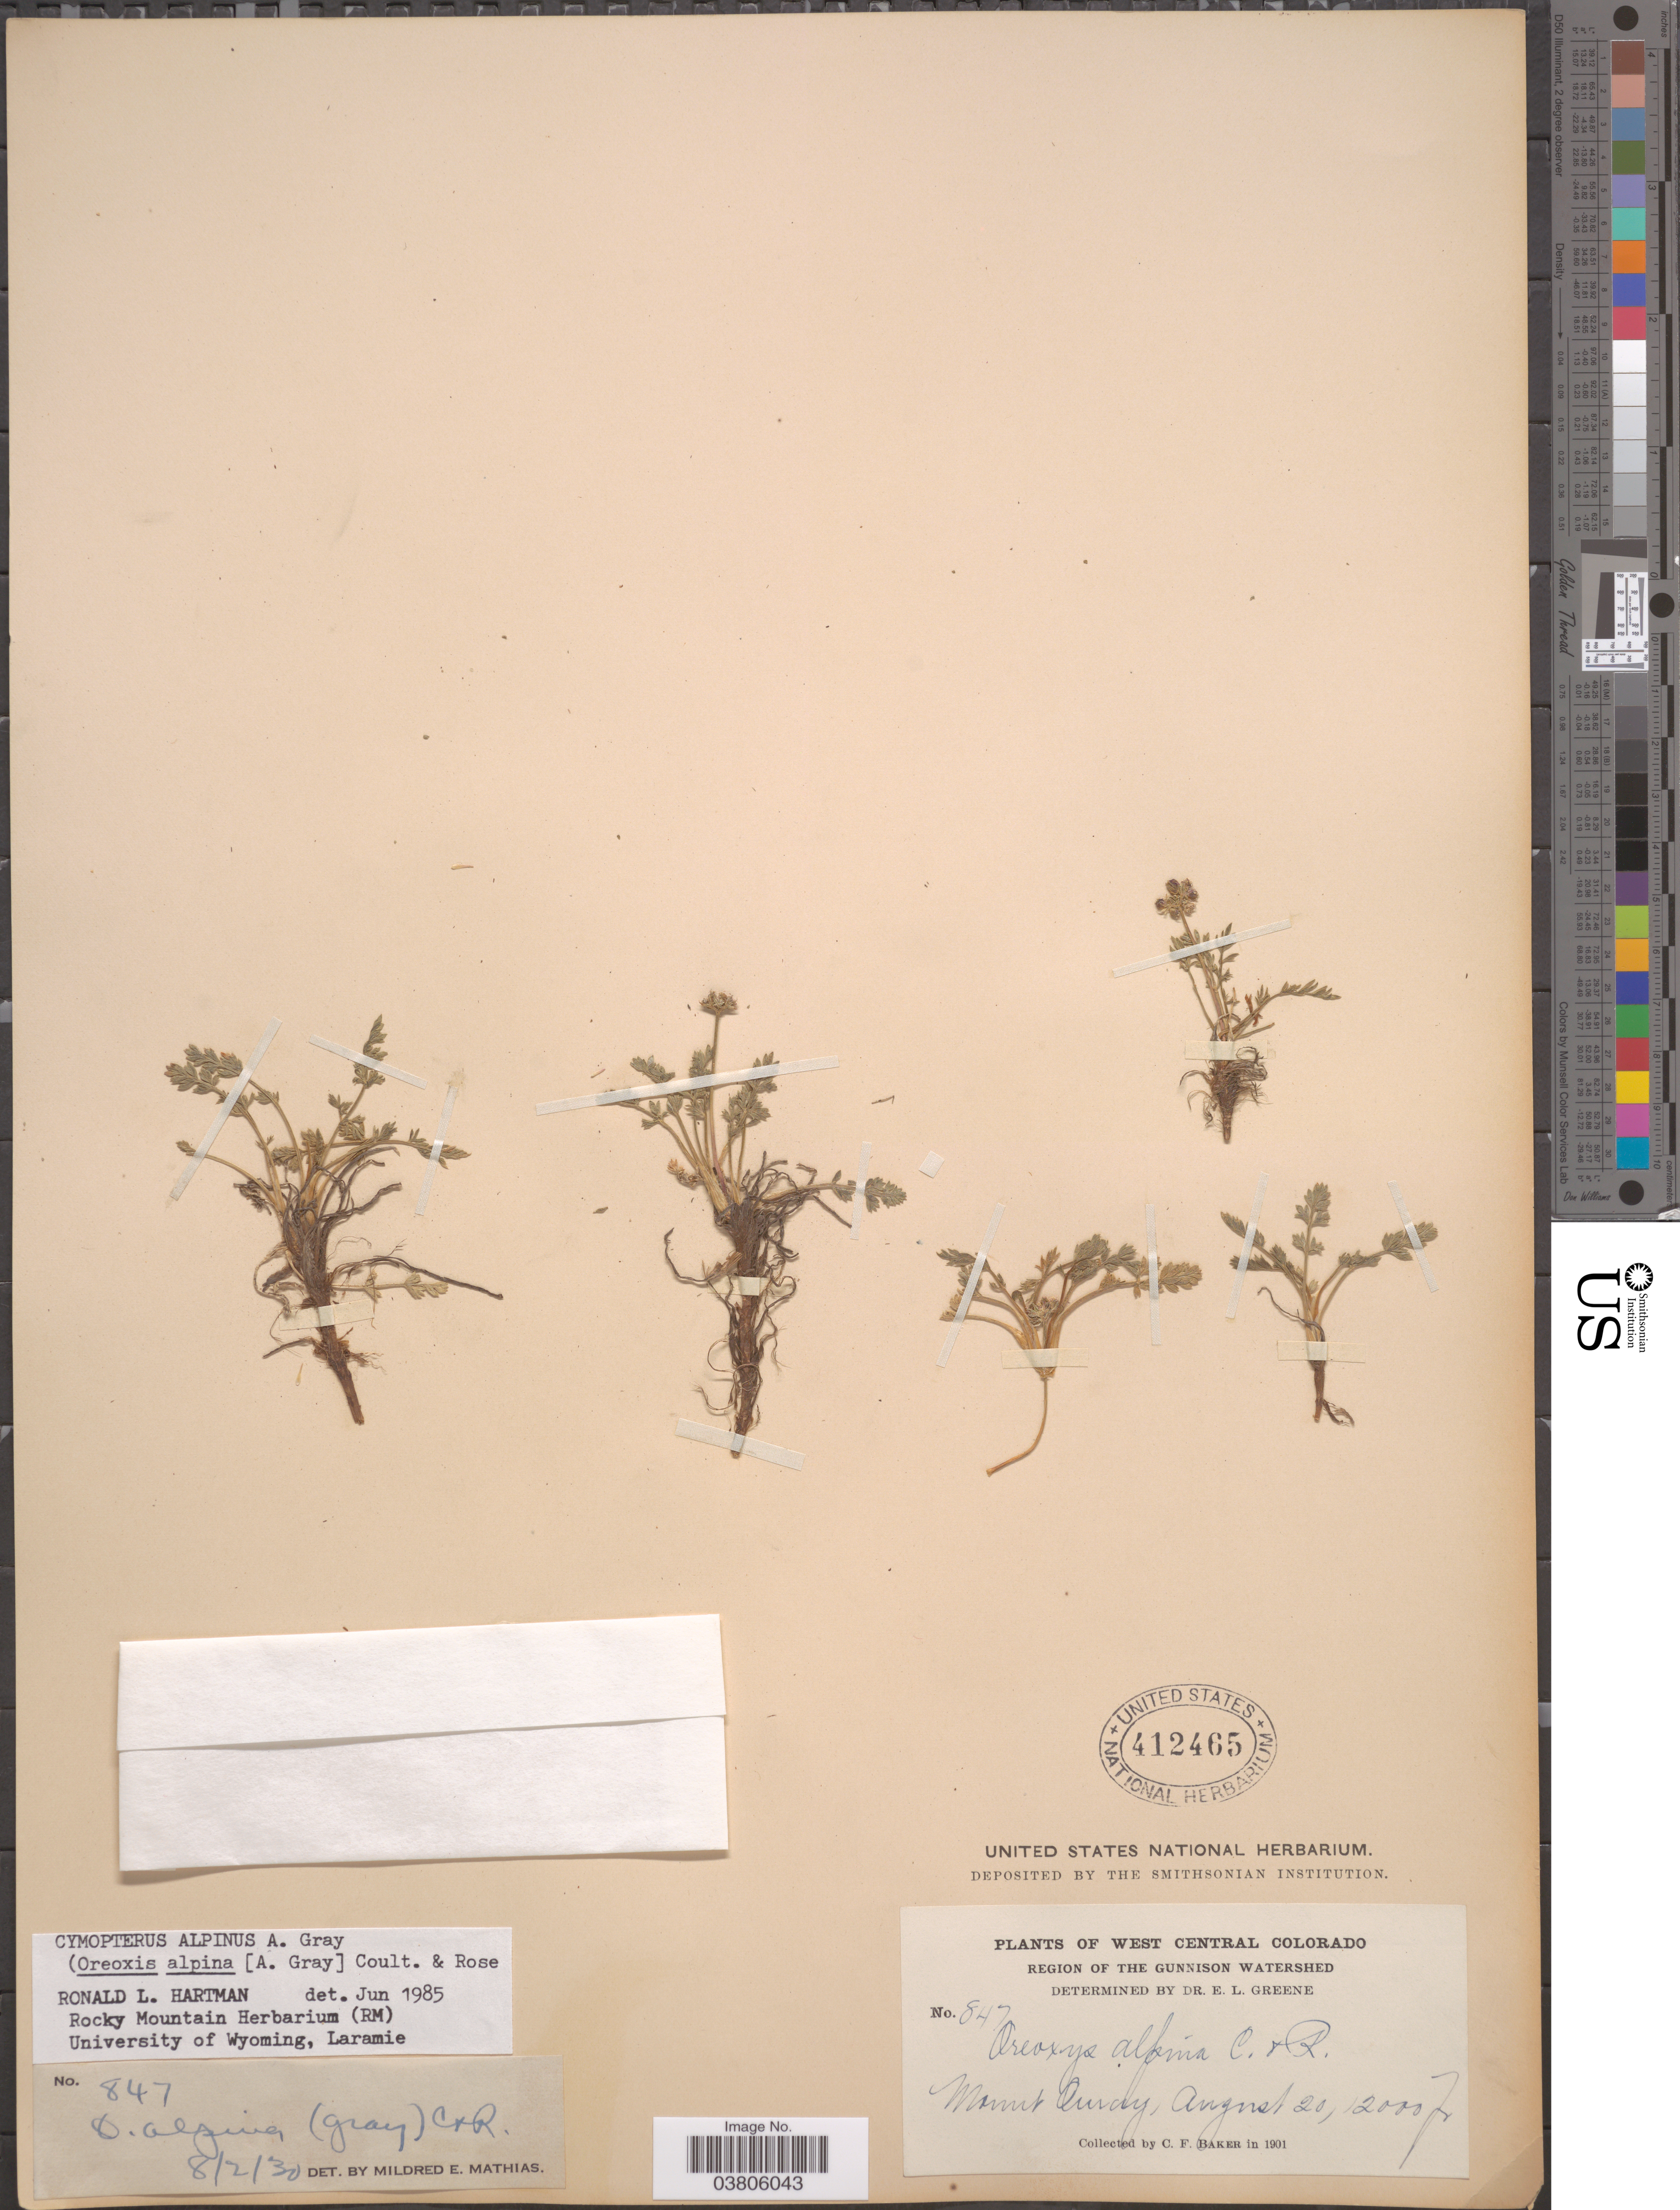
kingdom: Plantae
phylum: Tracheophyta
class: Magnoliopsida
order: Apiales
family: Apiaceae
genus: Cymopterus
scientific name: Cymopterus alpinus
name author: A. Gray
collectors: C. F. Baker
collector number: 847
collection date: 1901-08-20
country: United States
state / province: Colorado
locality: West Central Colorado. Region of The Gunnison Watershed. Mount Ouray.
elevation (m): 3658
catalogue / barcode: US 412465